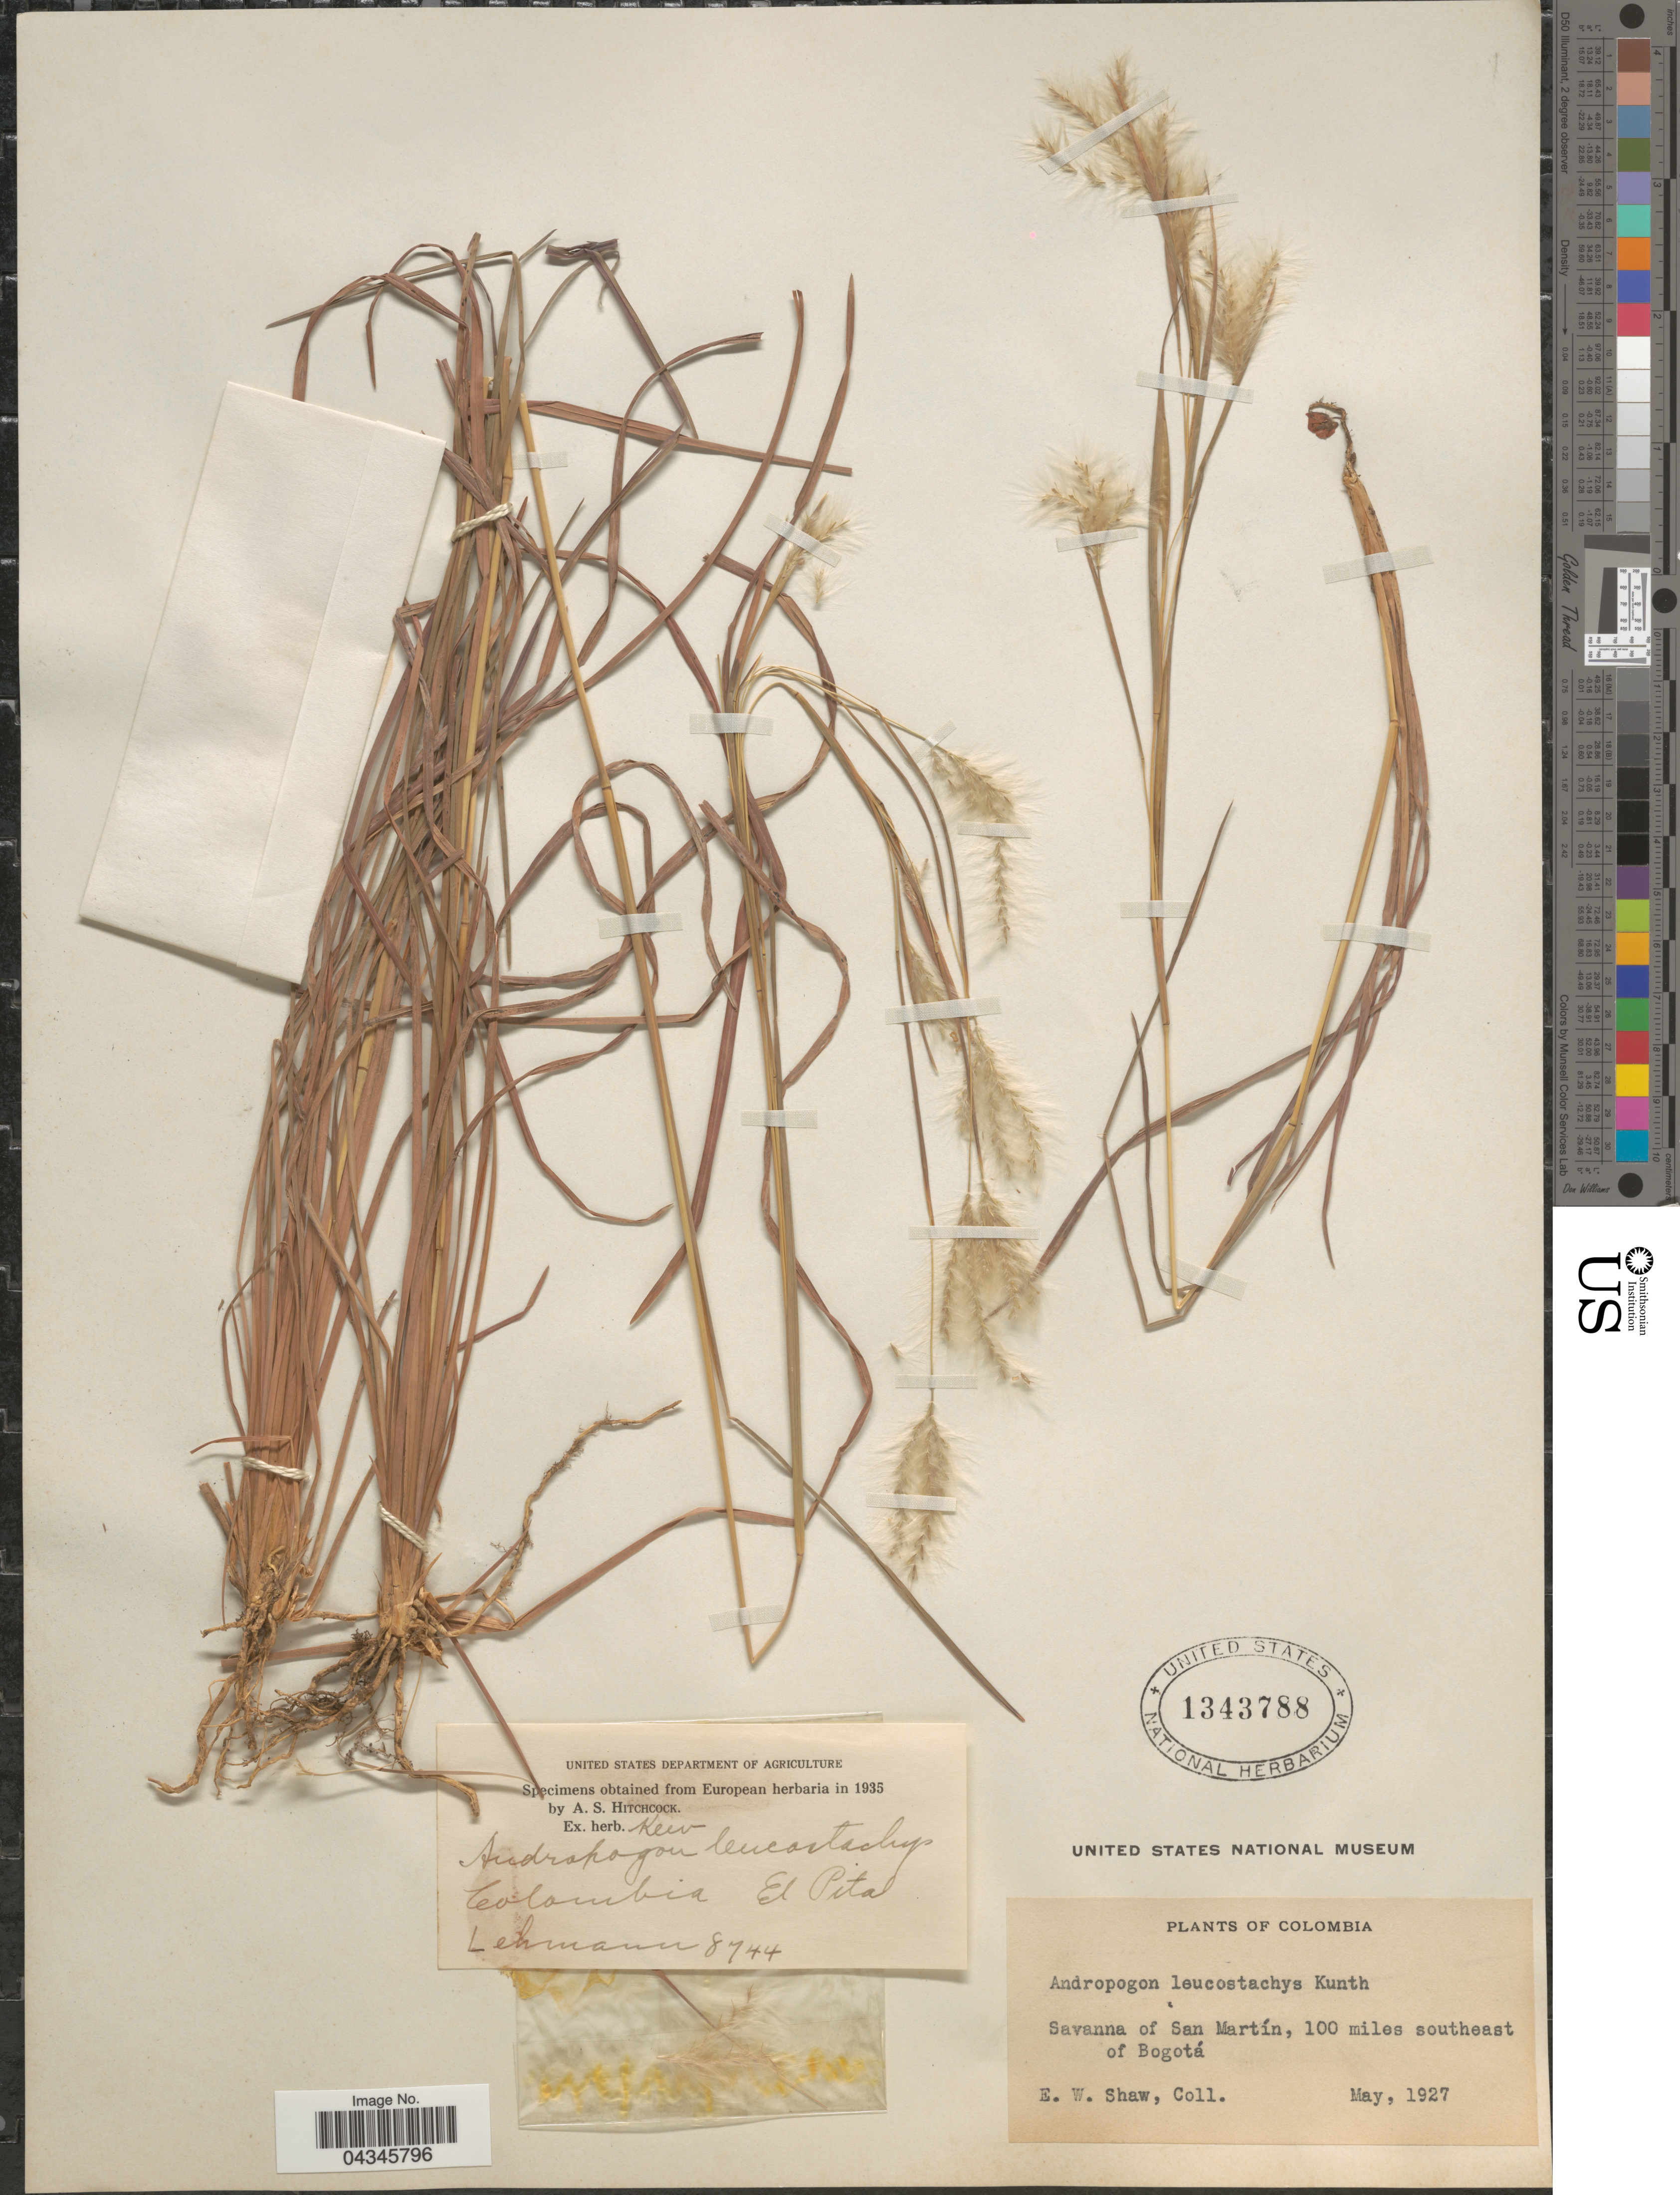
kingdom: Plantae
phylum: Tracheophyta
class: Liliopsida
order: Poales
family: Poaceae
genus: Andropogon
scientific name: Andropogon leucostachyus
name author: Kunth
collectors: -. Lehmann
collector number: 8744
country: Colombia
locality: El Pita.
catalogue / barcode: US 1343788